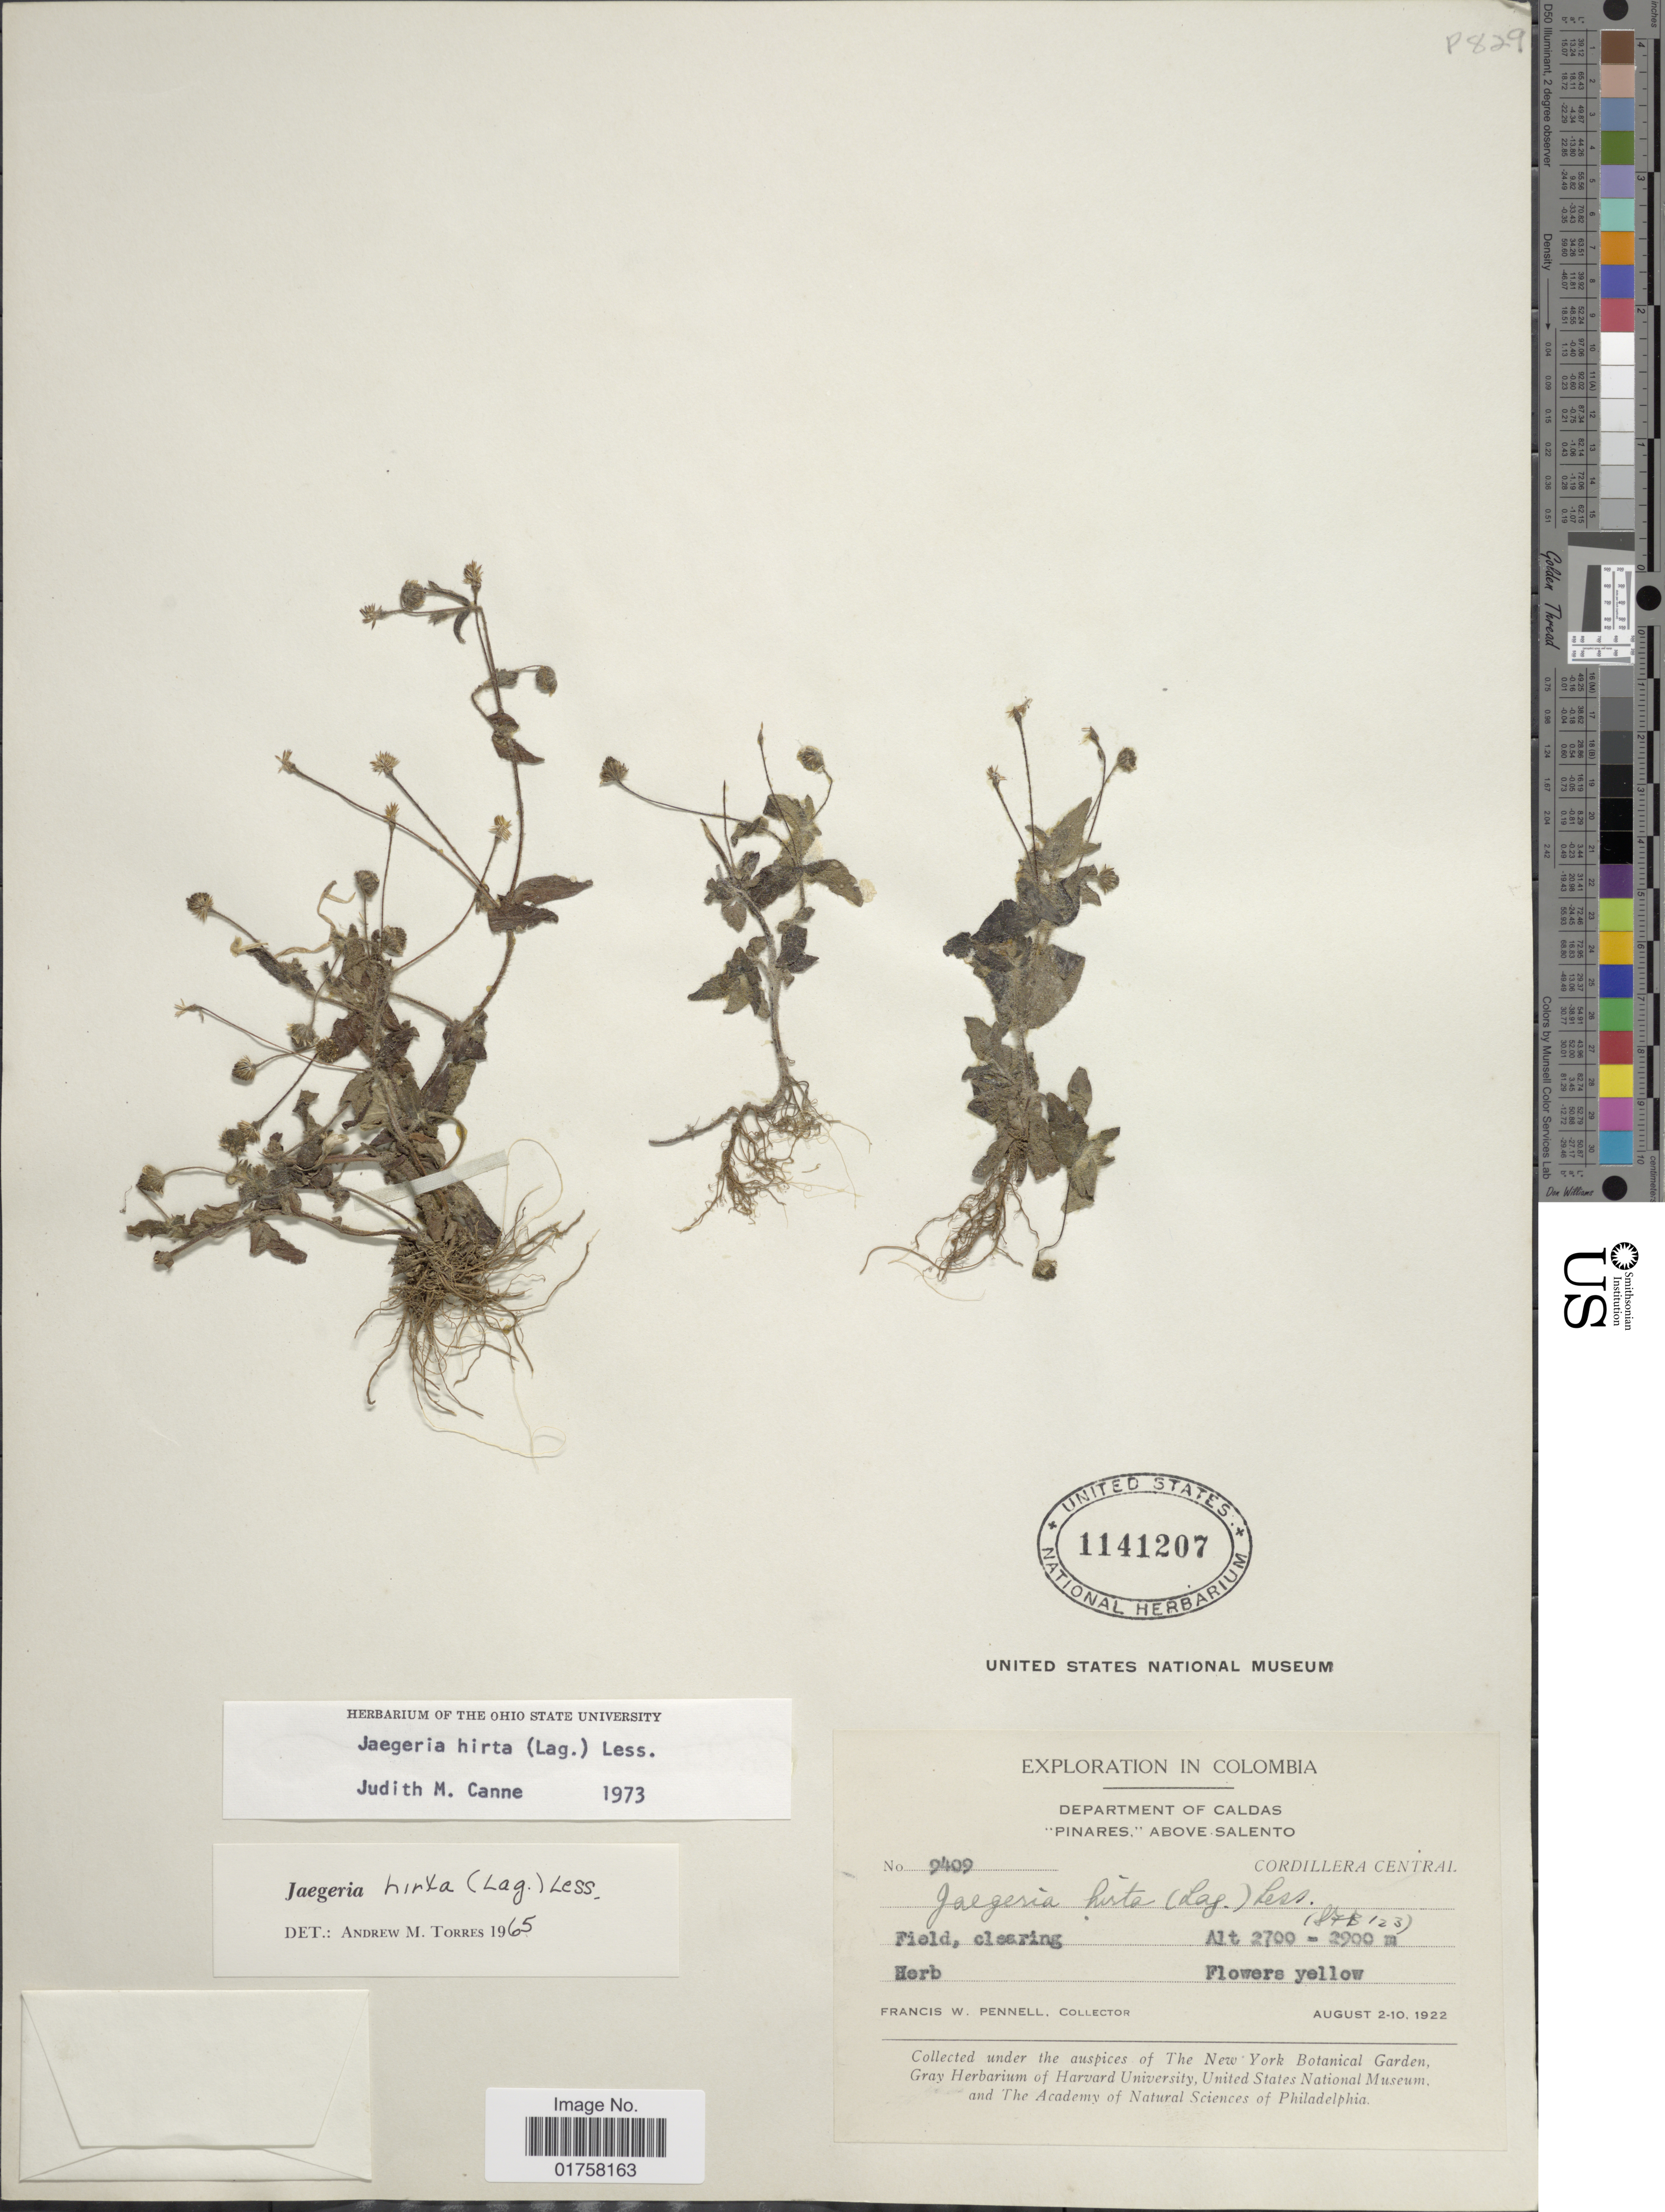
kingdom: Plantae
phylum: Tracheophyta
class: Magnoliopsida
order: Asterales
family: Asteraceae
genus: Jaegeria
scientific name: Jaegeria hirta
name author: (Lag.) Less.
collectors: F. W. Pennell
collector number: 9409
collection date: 1922-08-02/1922-08-10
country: Colombia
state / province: Caldas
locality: Pinares,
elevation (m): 2700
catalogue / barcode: US 1141207